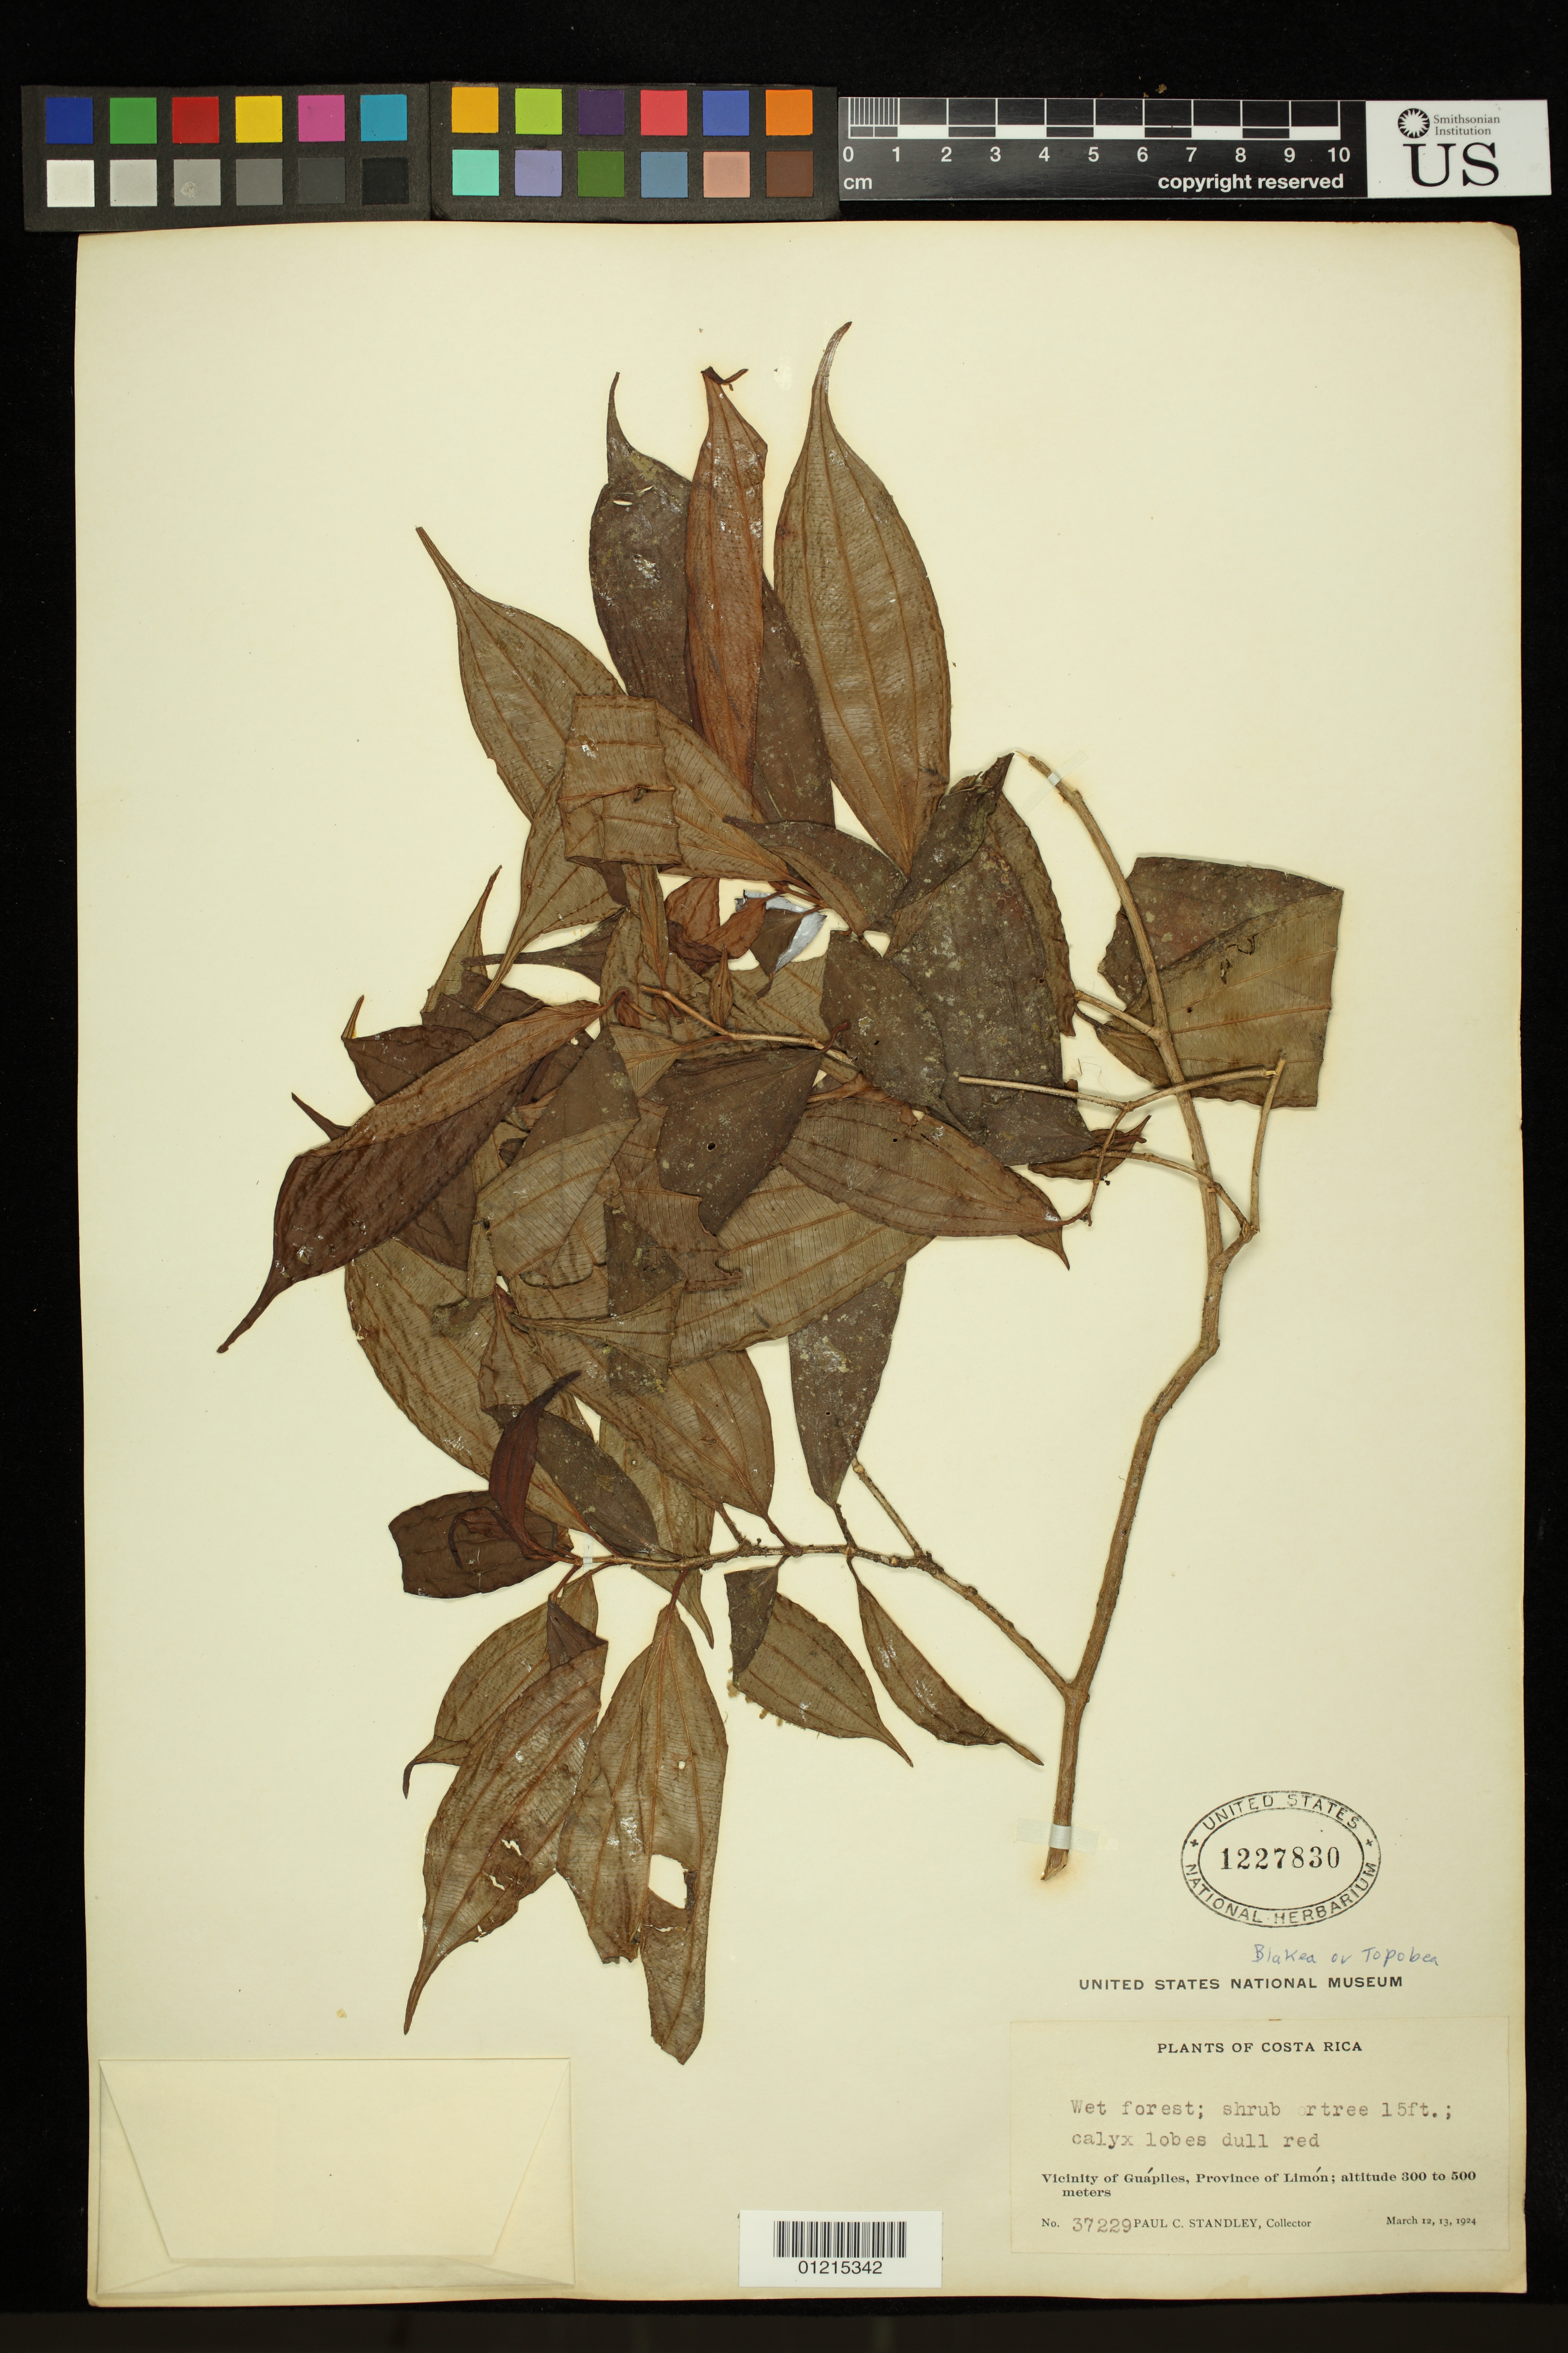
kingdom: Plantae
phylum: Tracheophyta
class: Magnoliopsida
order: Myrtales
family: Melastomataceae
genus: Blakea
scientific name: Blakea sp.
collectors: P. C. Standley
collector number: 37229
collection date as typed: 12 Mar 1924 and 13 Mar 1924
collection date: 1924-03-12,1924-03-13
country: Costa Rica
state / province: Limón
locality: Vicinity of Guápiles, Province of Limón.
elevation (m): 300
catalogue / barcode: US 1227830